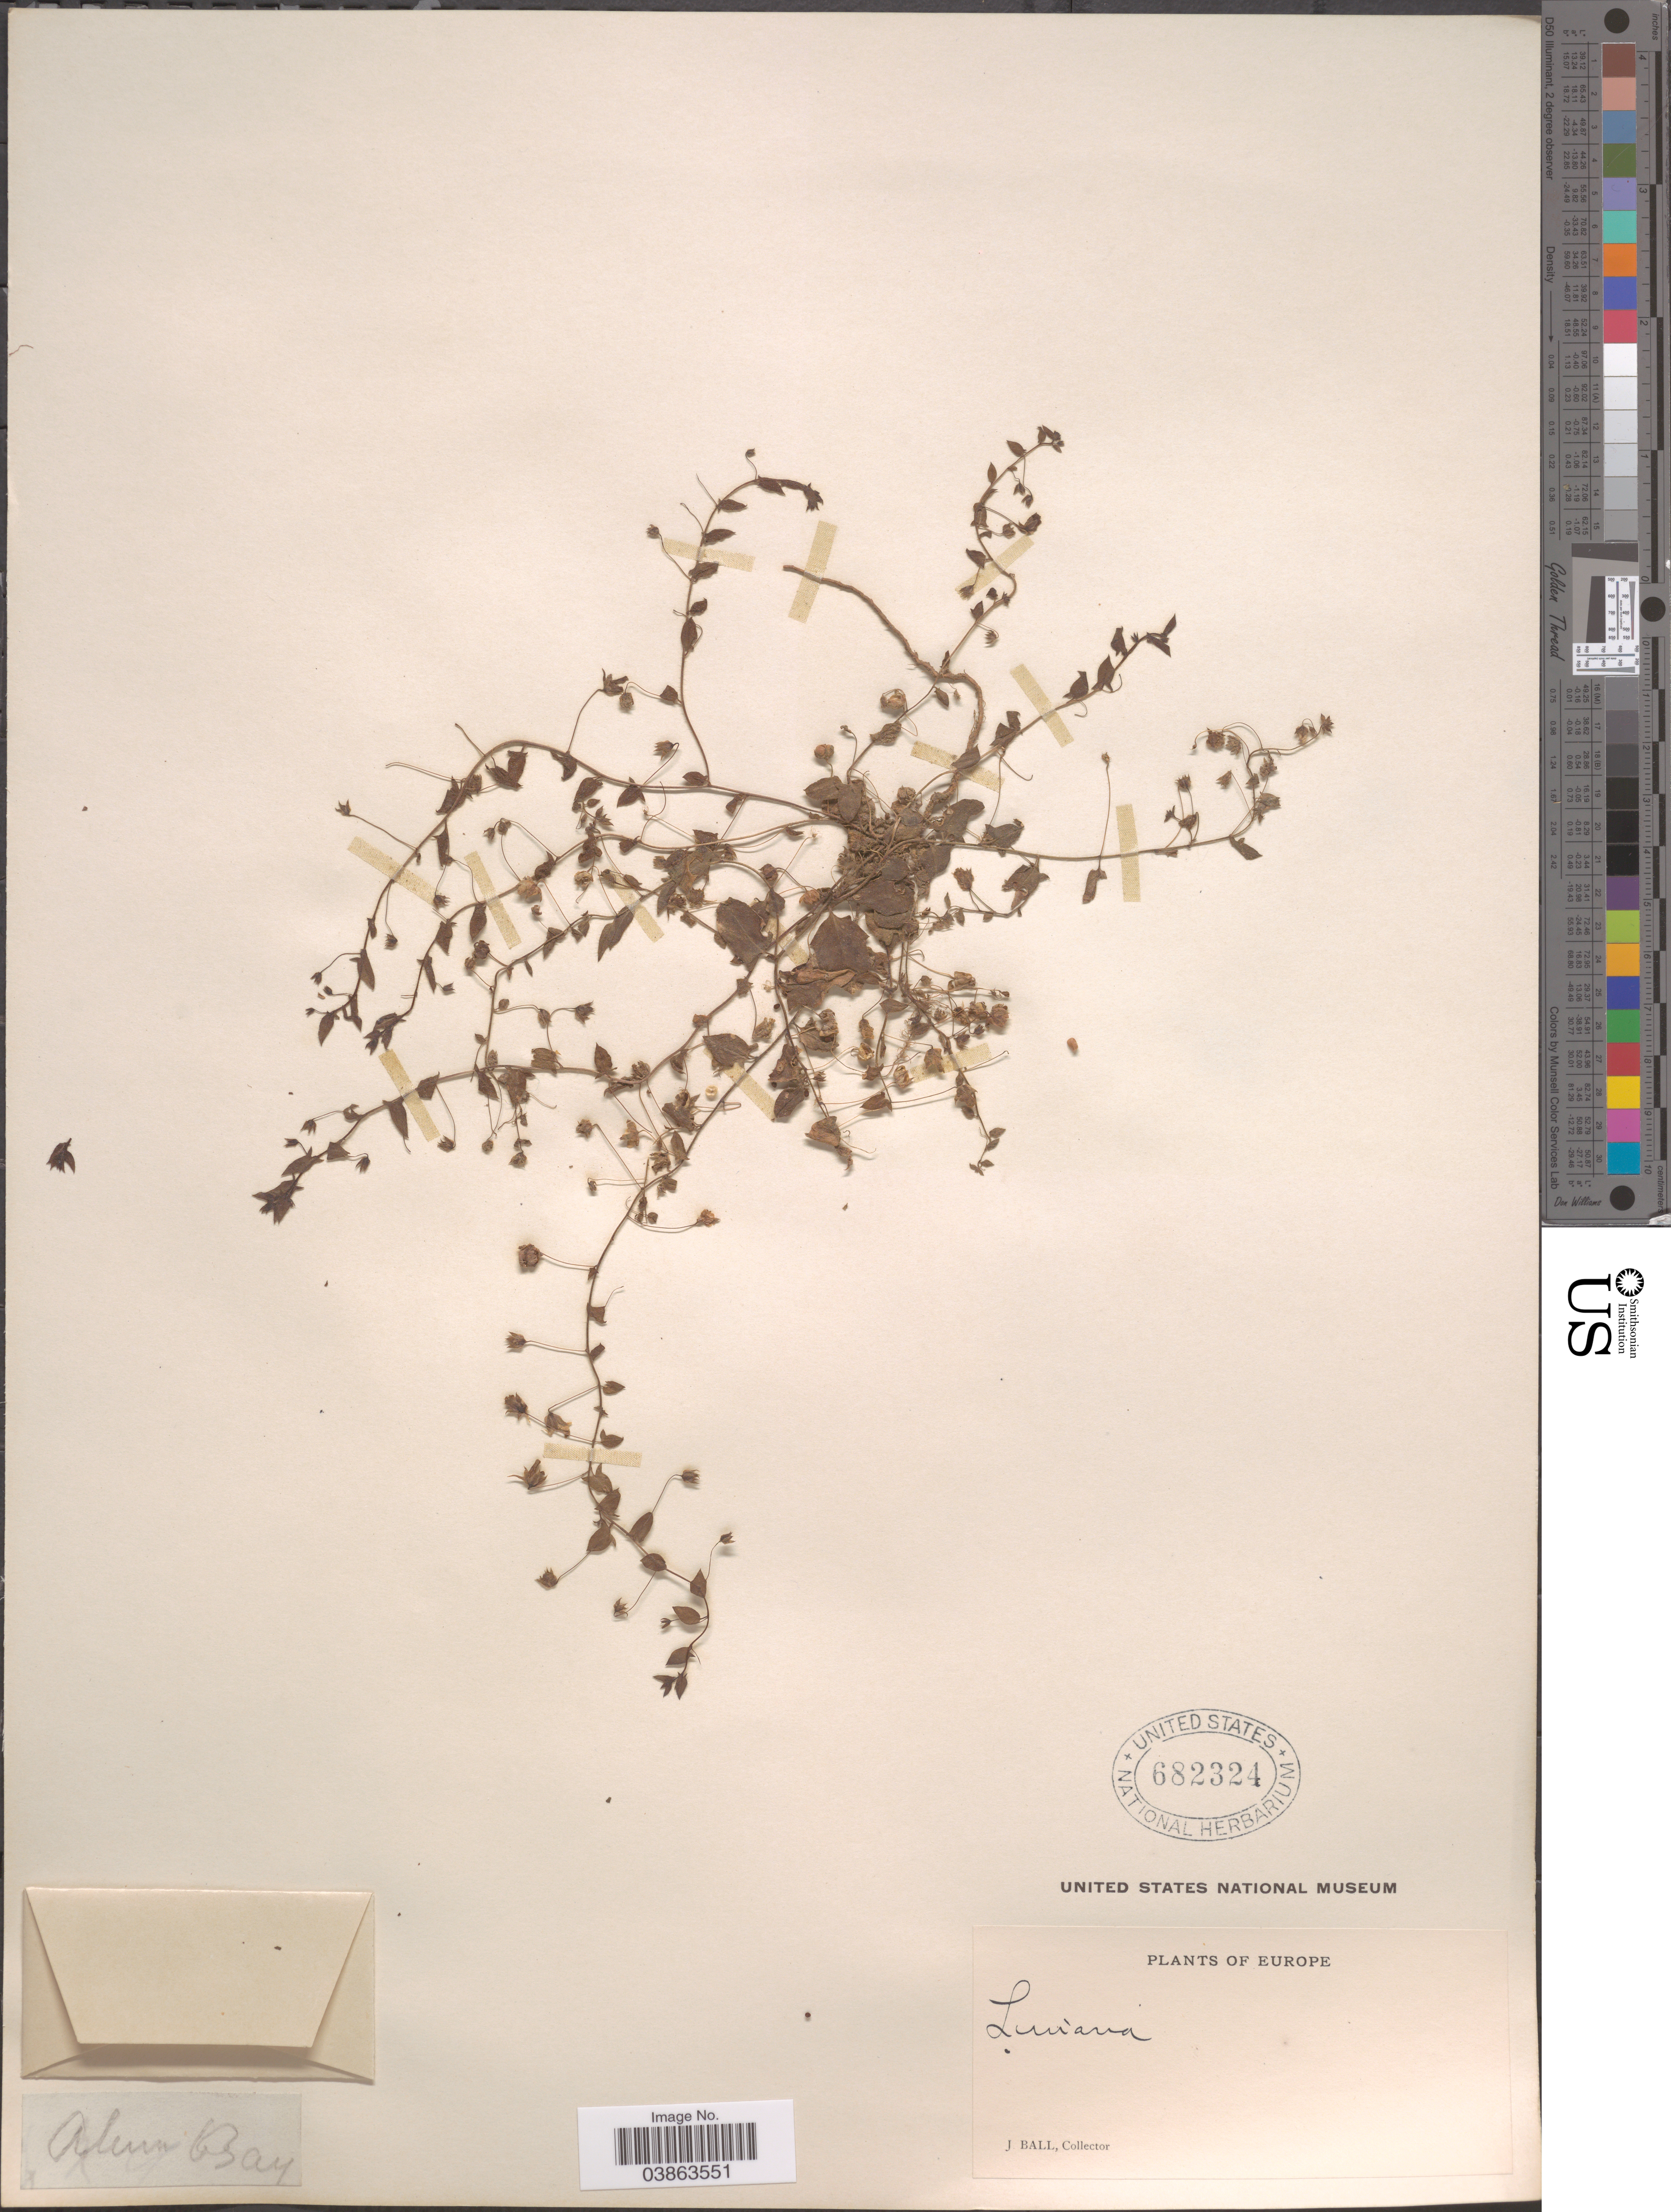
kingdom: Plantae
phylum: Tracheophyta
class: Magnoliopsida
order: Lamiales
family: Plantaginaceae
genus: Linaria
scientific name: Linaria sp.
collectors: J. Ball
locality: Europe.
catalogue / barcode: US 682324